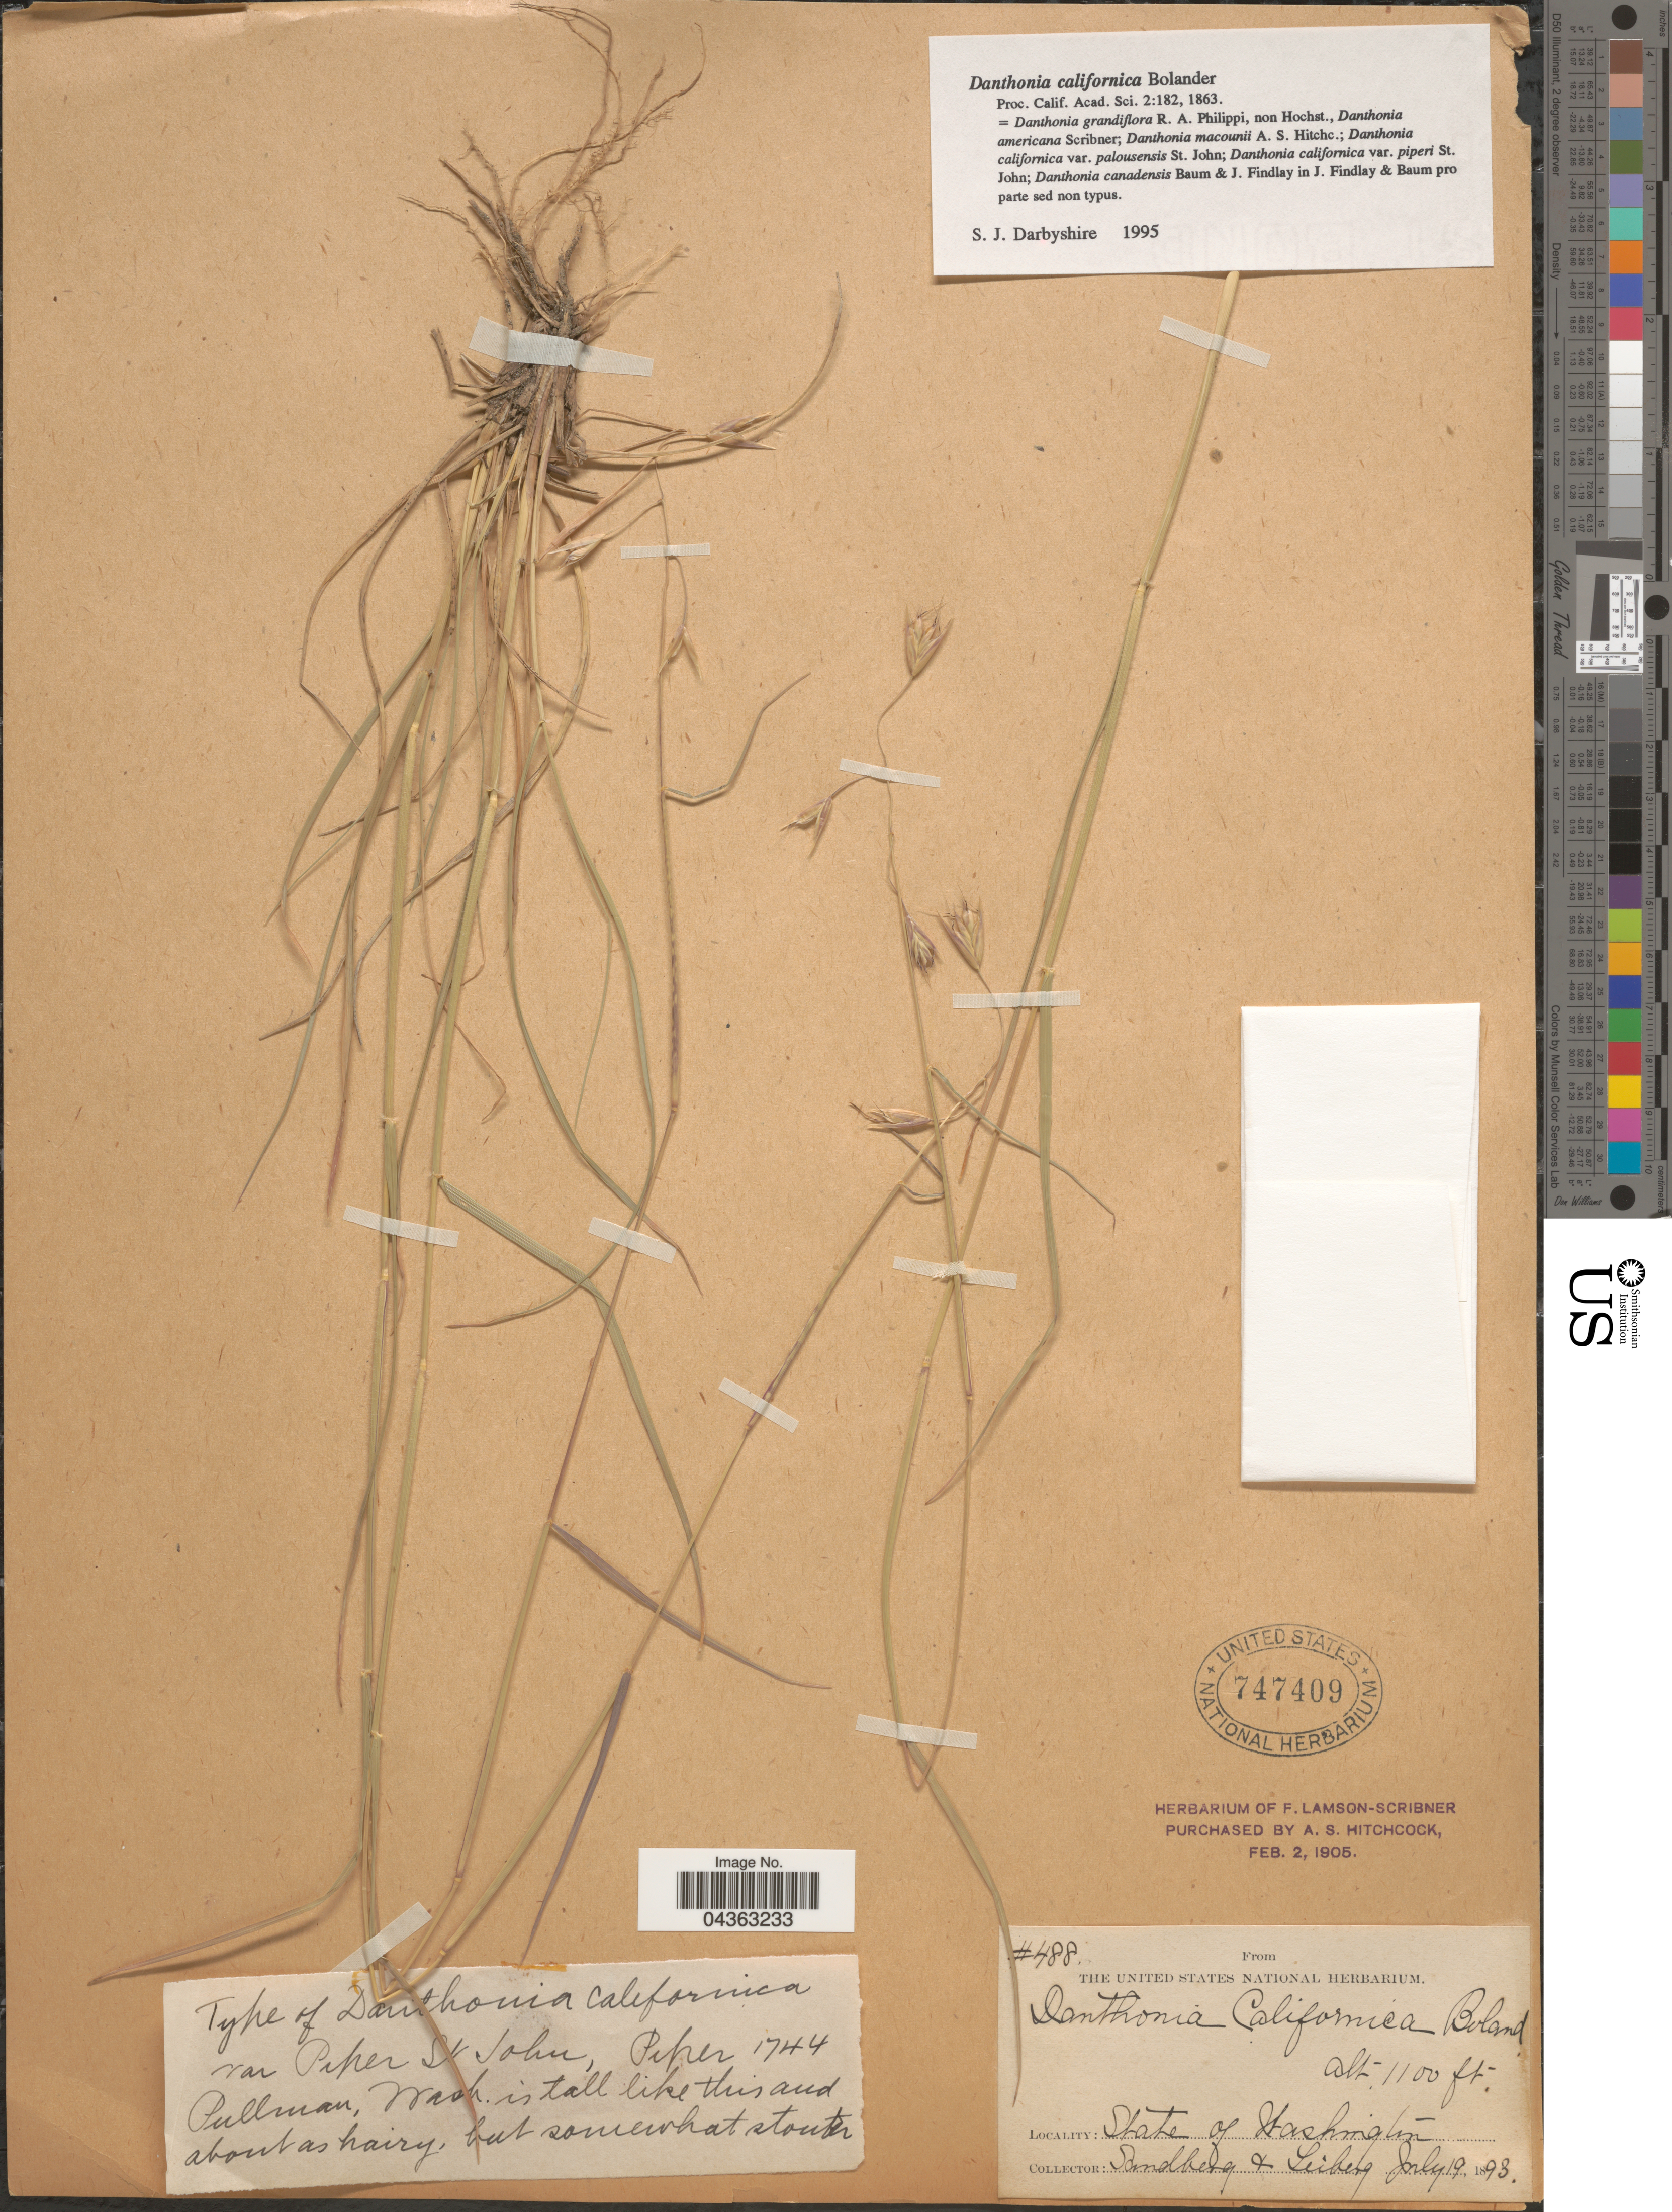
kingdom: Plantae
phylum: Tracheophyta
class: Liliopsida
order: Poales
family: Poaceae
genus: Danthonia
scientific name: Danthonia californica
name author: Bol.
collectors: Sandberg & -. Leiberg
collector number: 488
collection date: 1893-07-19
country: United States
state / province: Washington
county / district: Whitman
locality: Pullman [unsure placement]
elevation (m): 335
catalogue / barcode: US 747409